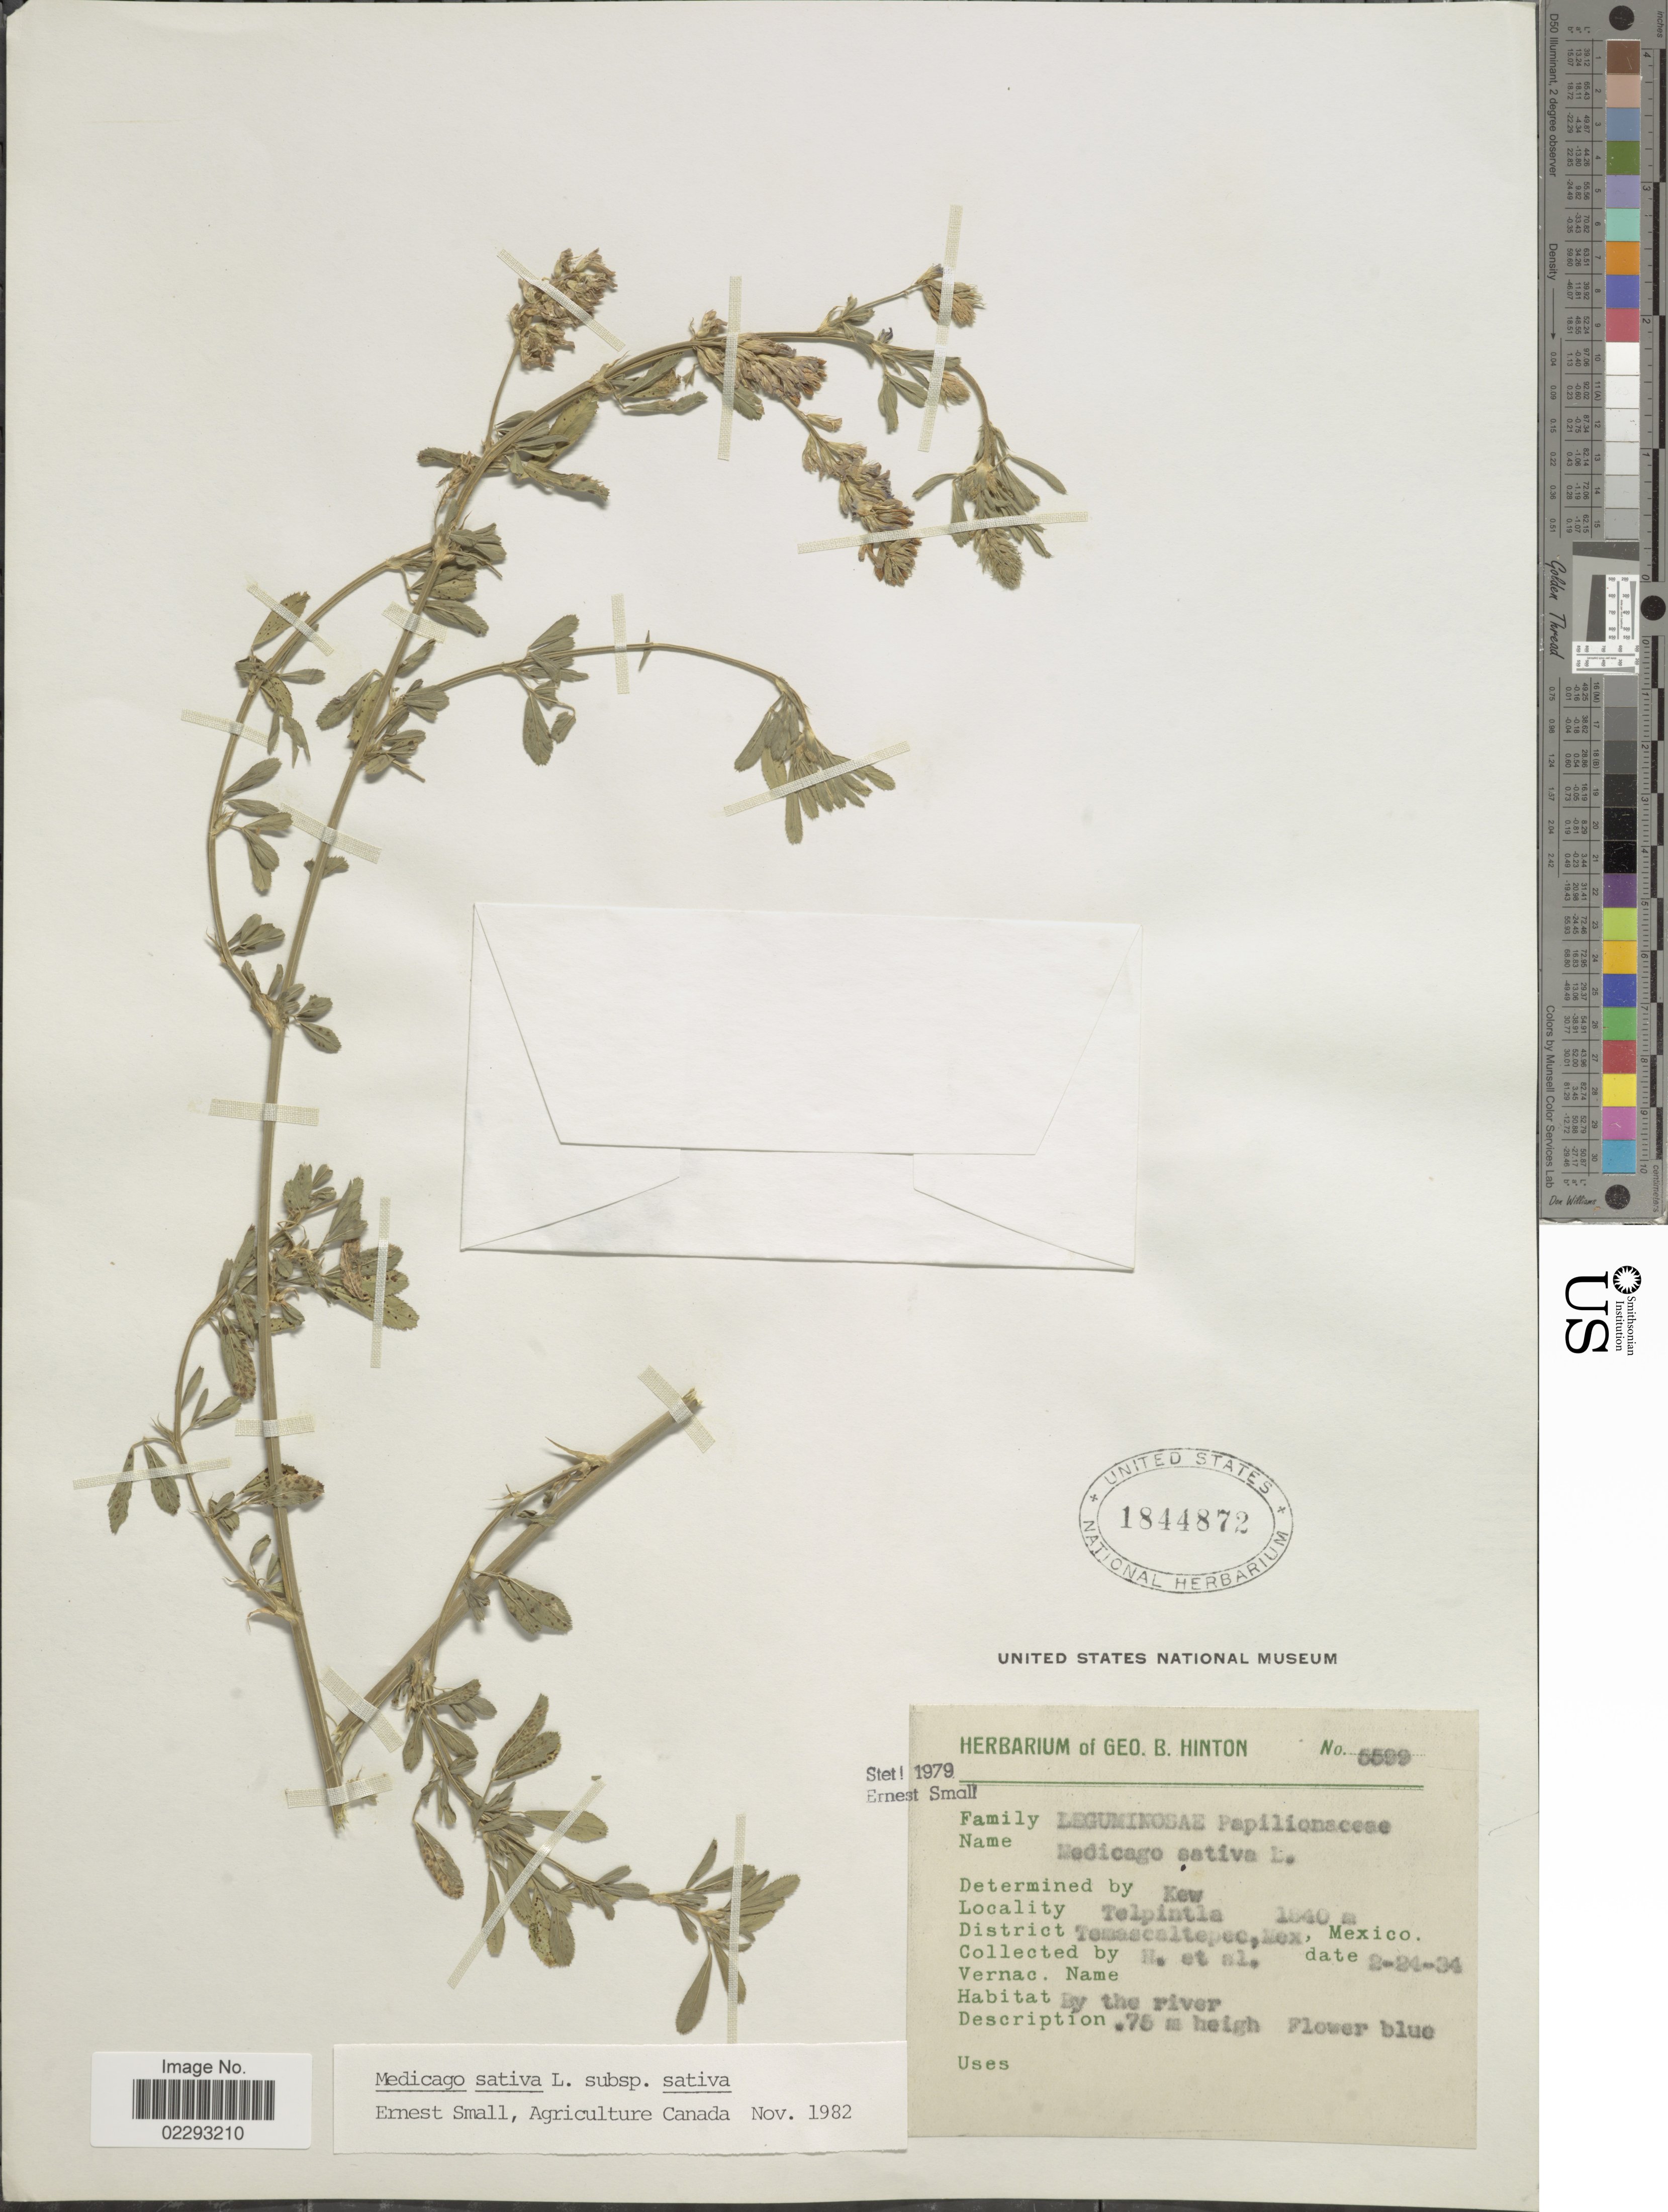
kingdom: Plantae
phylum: Tracheophyta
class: Magnoliopsida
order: Fabales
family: Fabaceae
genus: Medicago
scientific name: Medicago sativa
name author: L.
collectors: G. B. Hinton & et al.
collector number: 5599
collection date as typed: Transcribed d/m/y: 24/2/34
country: Mexico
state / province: México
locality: Telpintlna, District Temascaltepec, by the river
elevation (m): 1840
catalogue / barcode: US 1844872